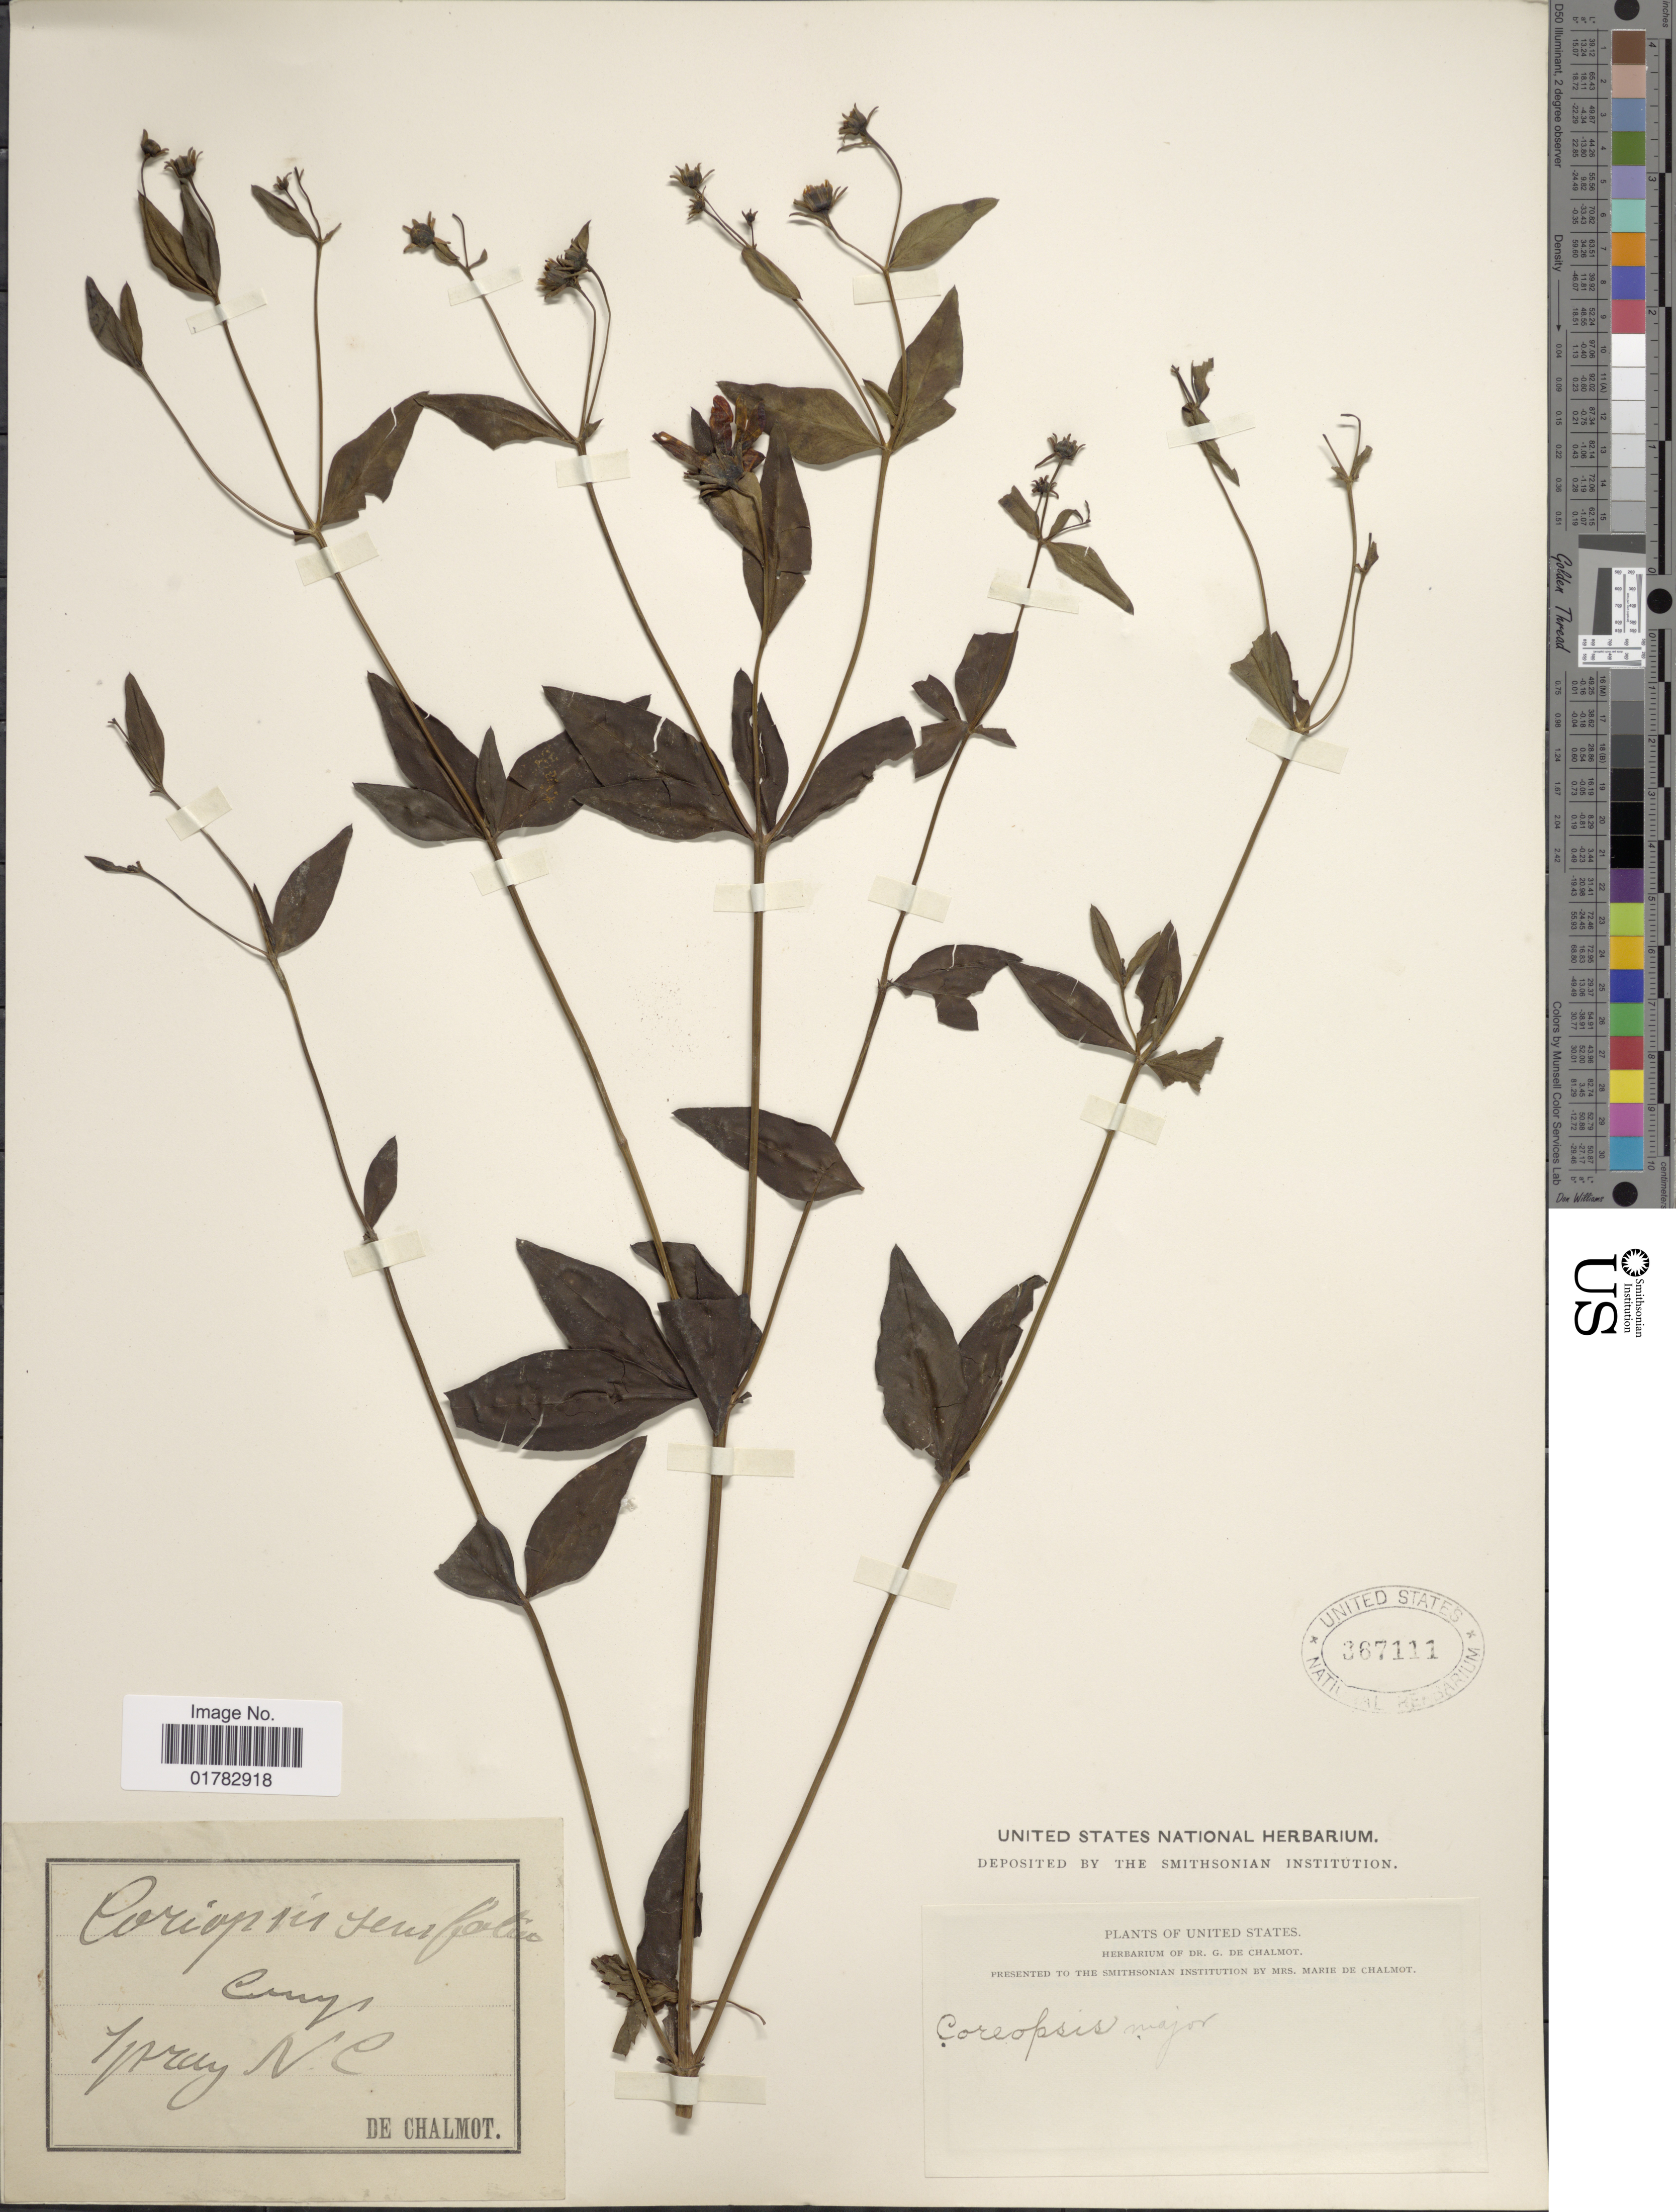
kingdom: Plantae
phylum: Tracheophyta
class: Magnoliopsida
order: Asterales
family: Asteraceae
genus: Coreopsis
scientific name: Coreopsis major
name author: Walter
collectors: G. de Chalmot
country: United States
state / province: North Carolina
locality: Camp, Spray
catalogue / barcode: US 367111